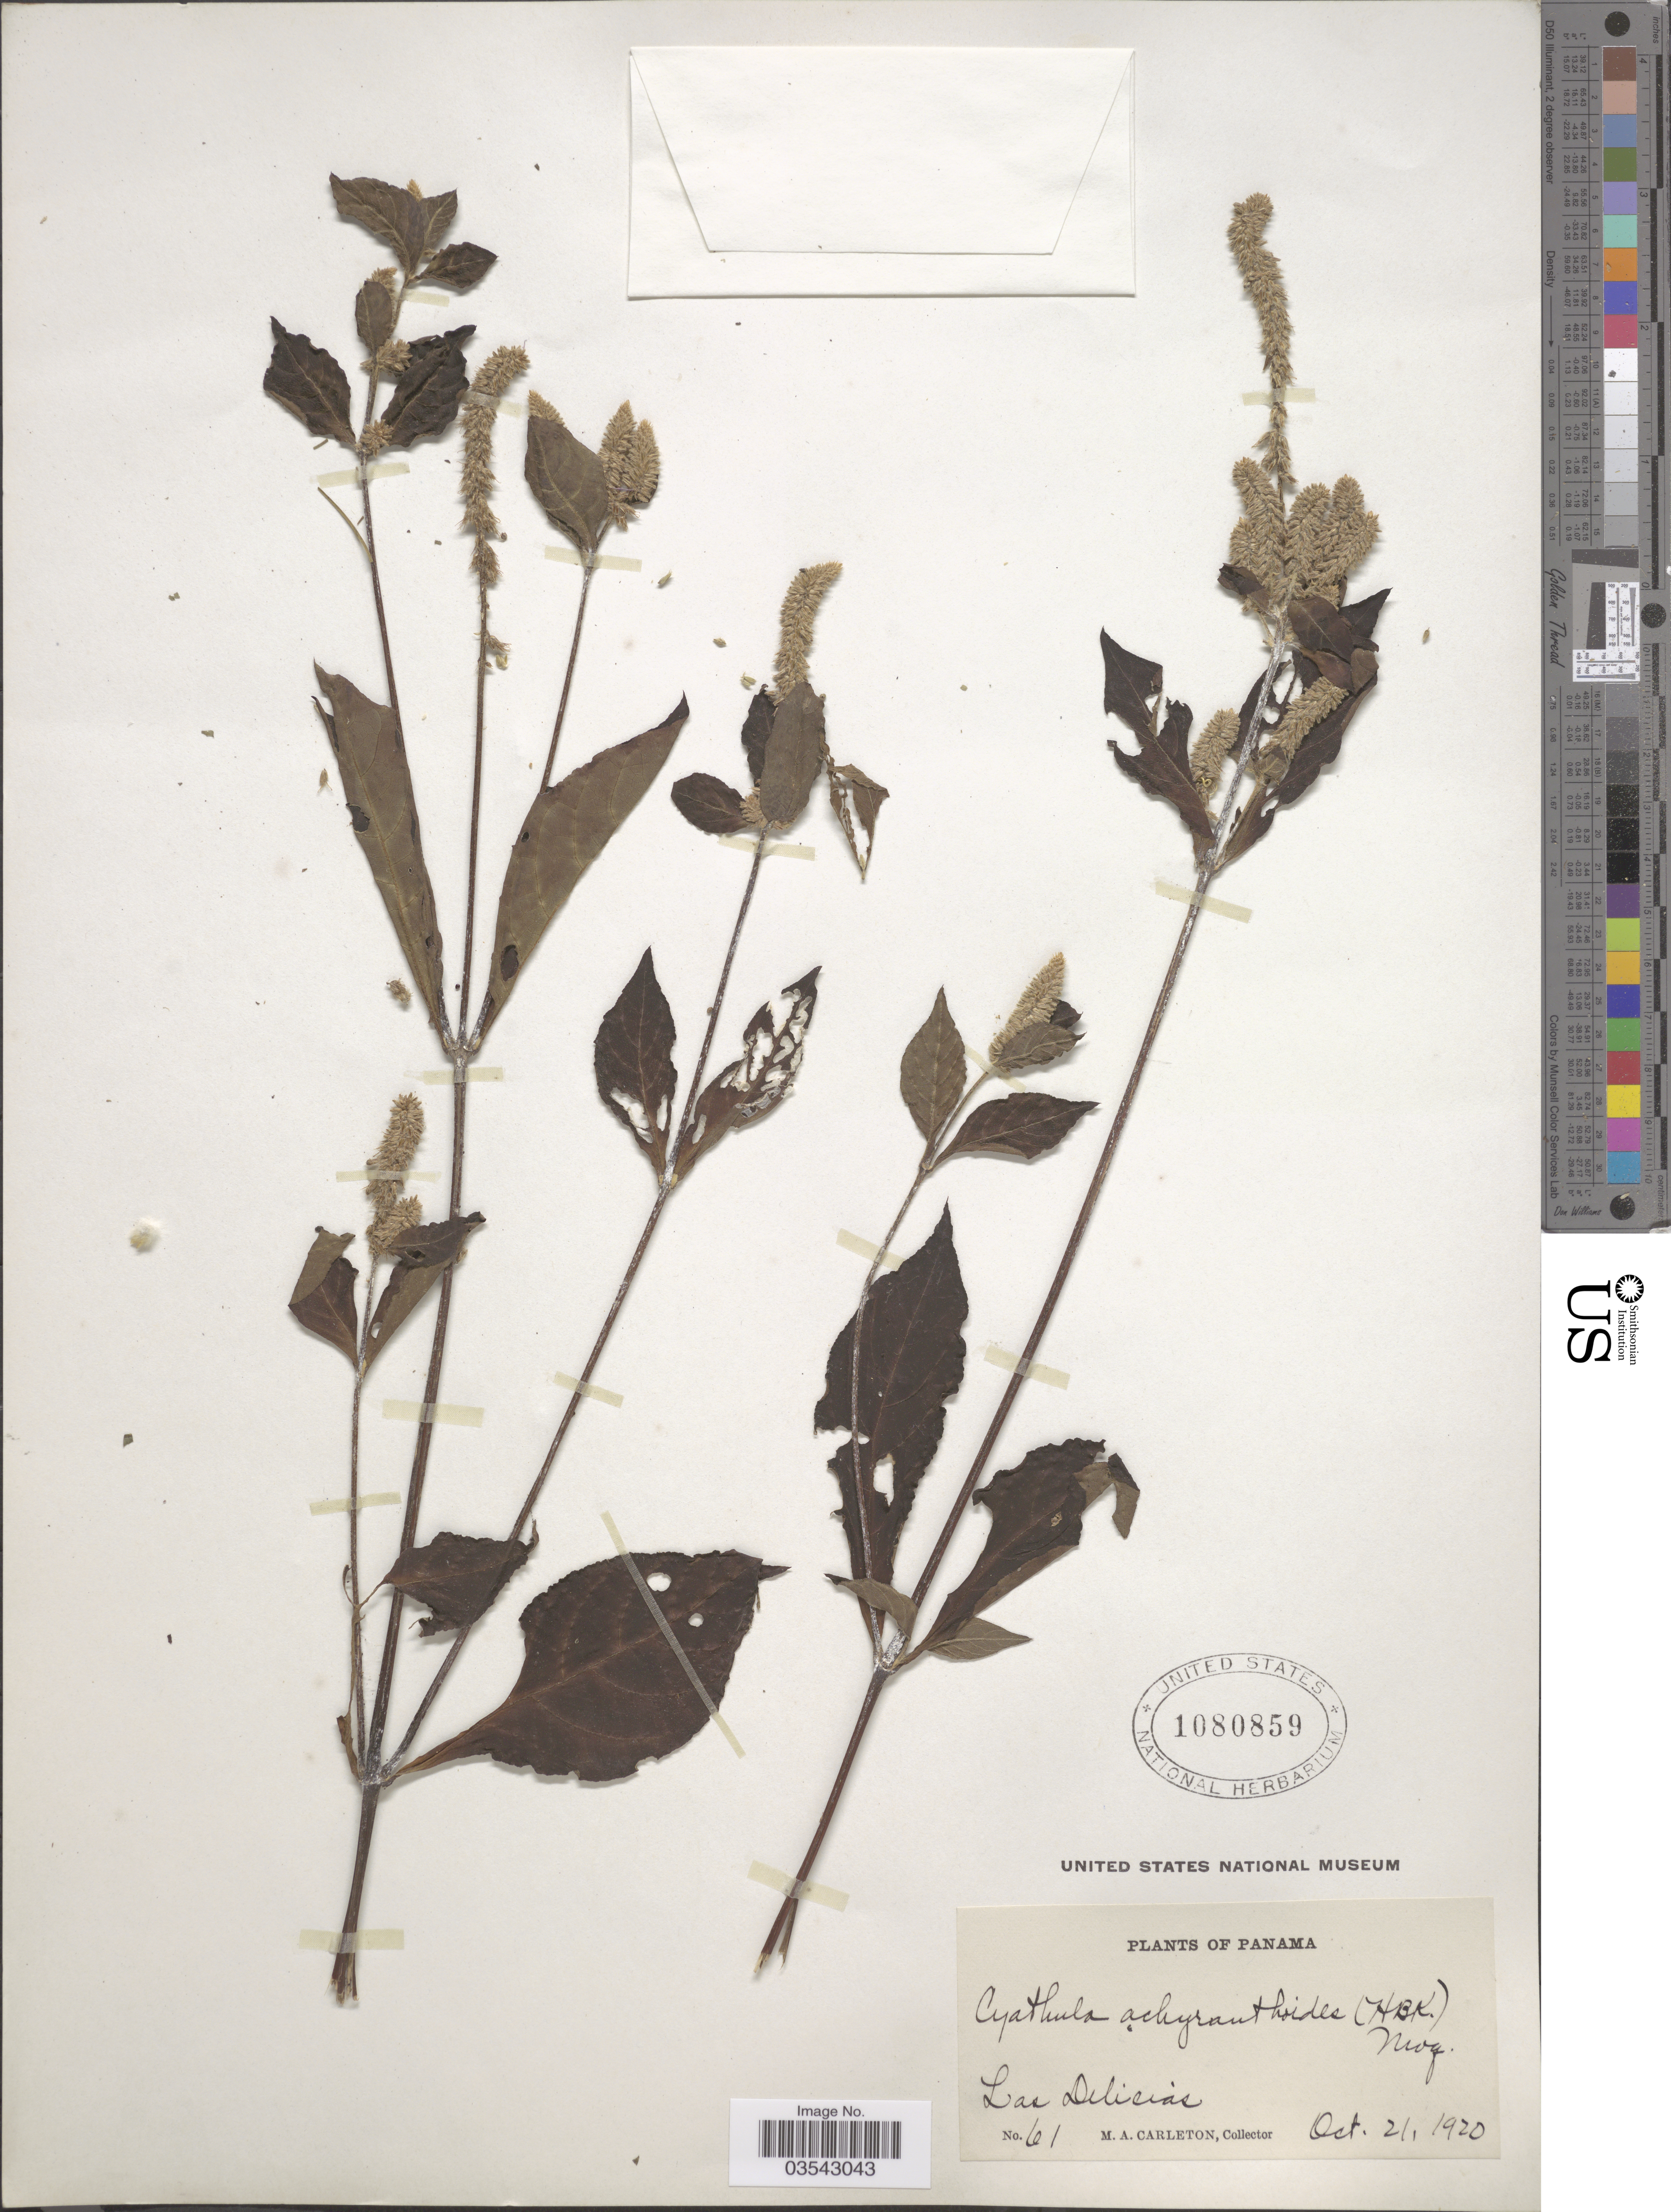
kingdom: Plantae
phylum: Tracheophyta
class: Magnoliopsida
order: Caryophyllales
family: Amaranthaceae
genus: Cyathula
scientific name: Cyathula achyranthoides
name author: (Kunth) Moq.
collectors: M. A. Carleton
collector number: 61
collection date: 1920-10-21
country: Panama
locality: Las Delicias.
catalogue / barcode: US 1080859